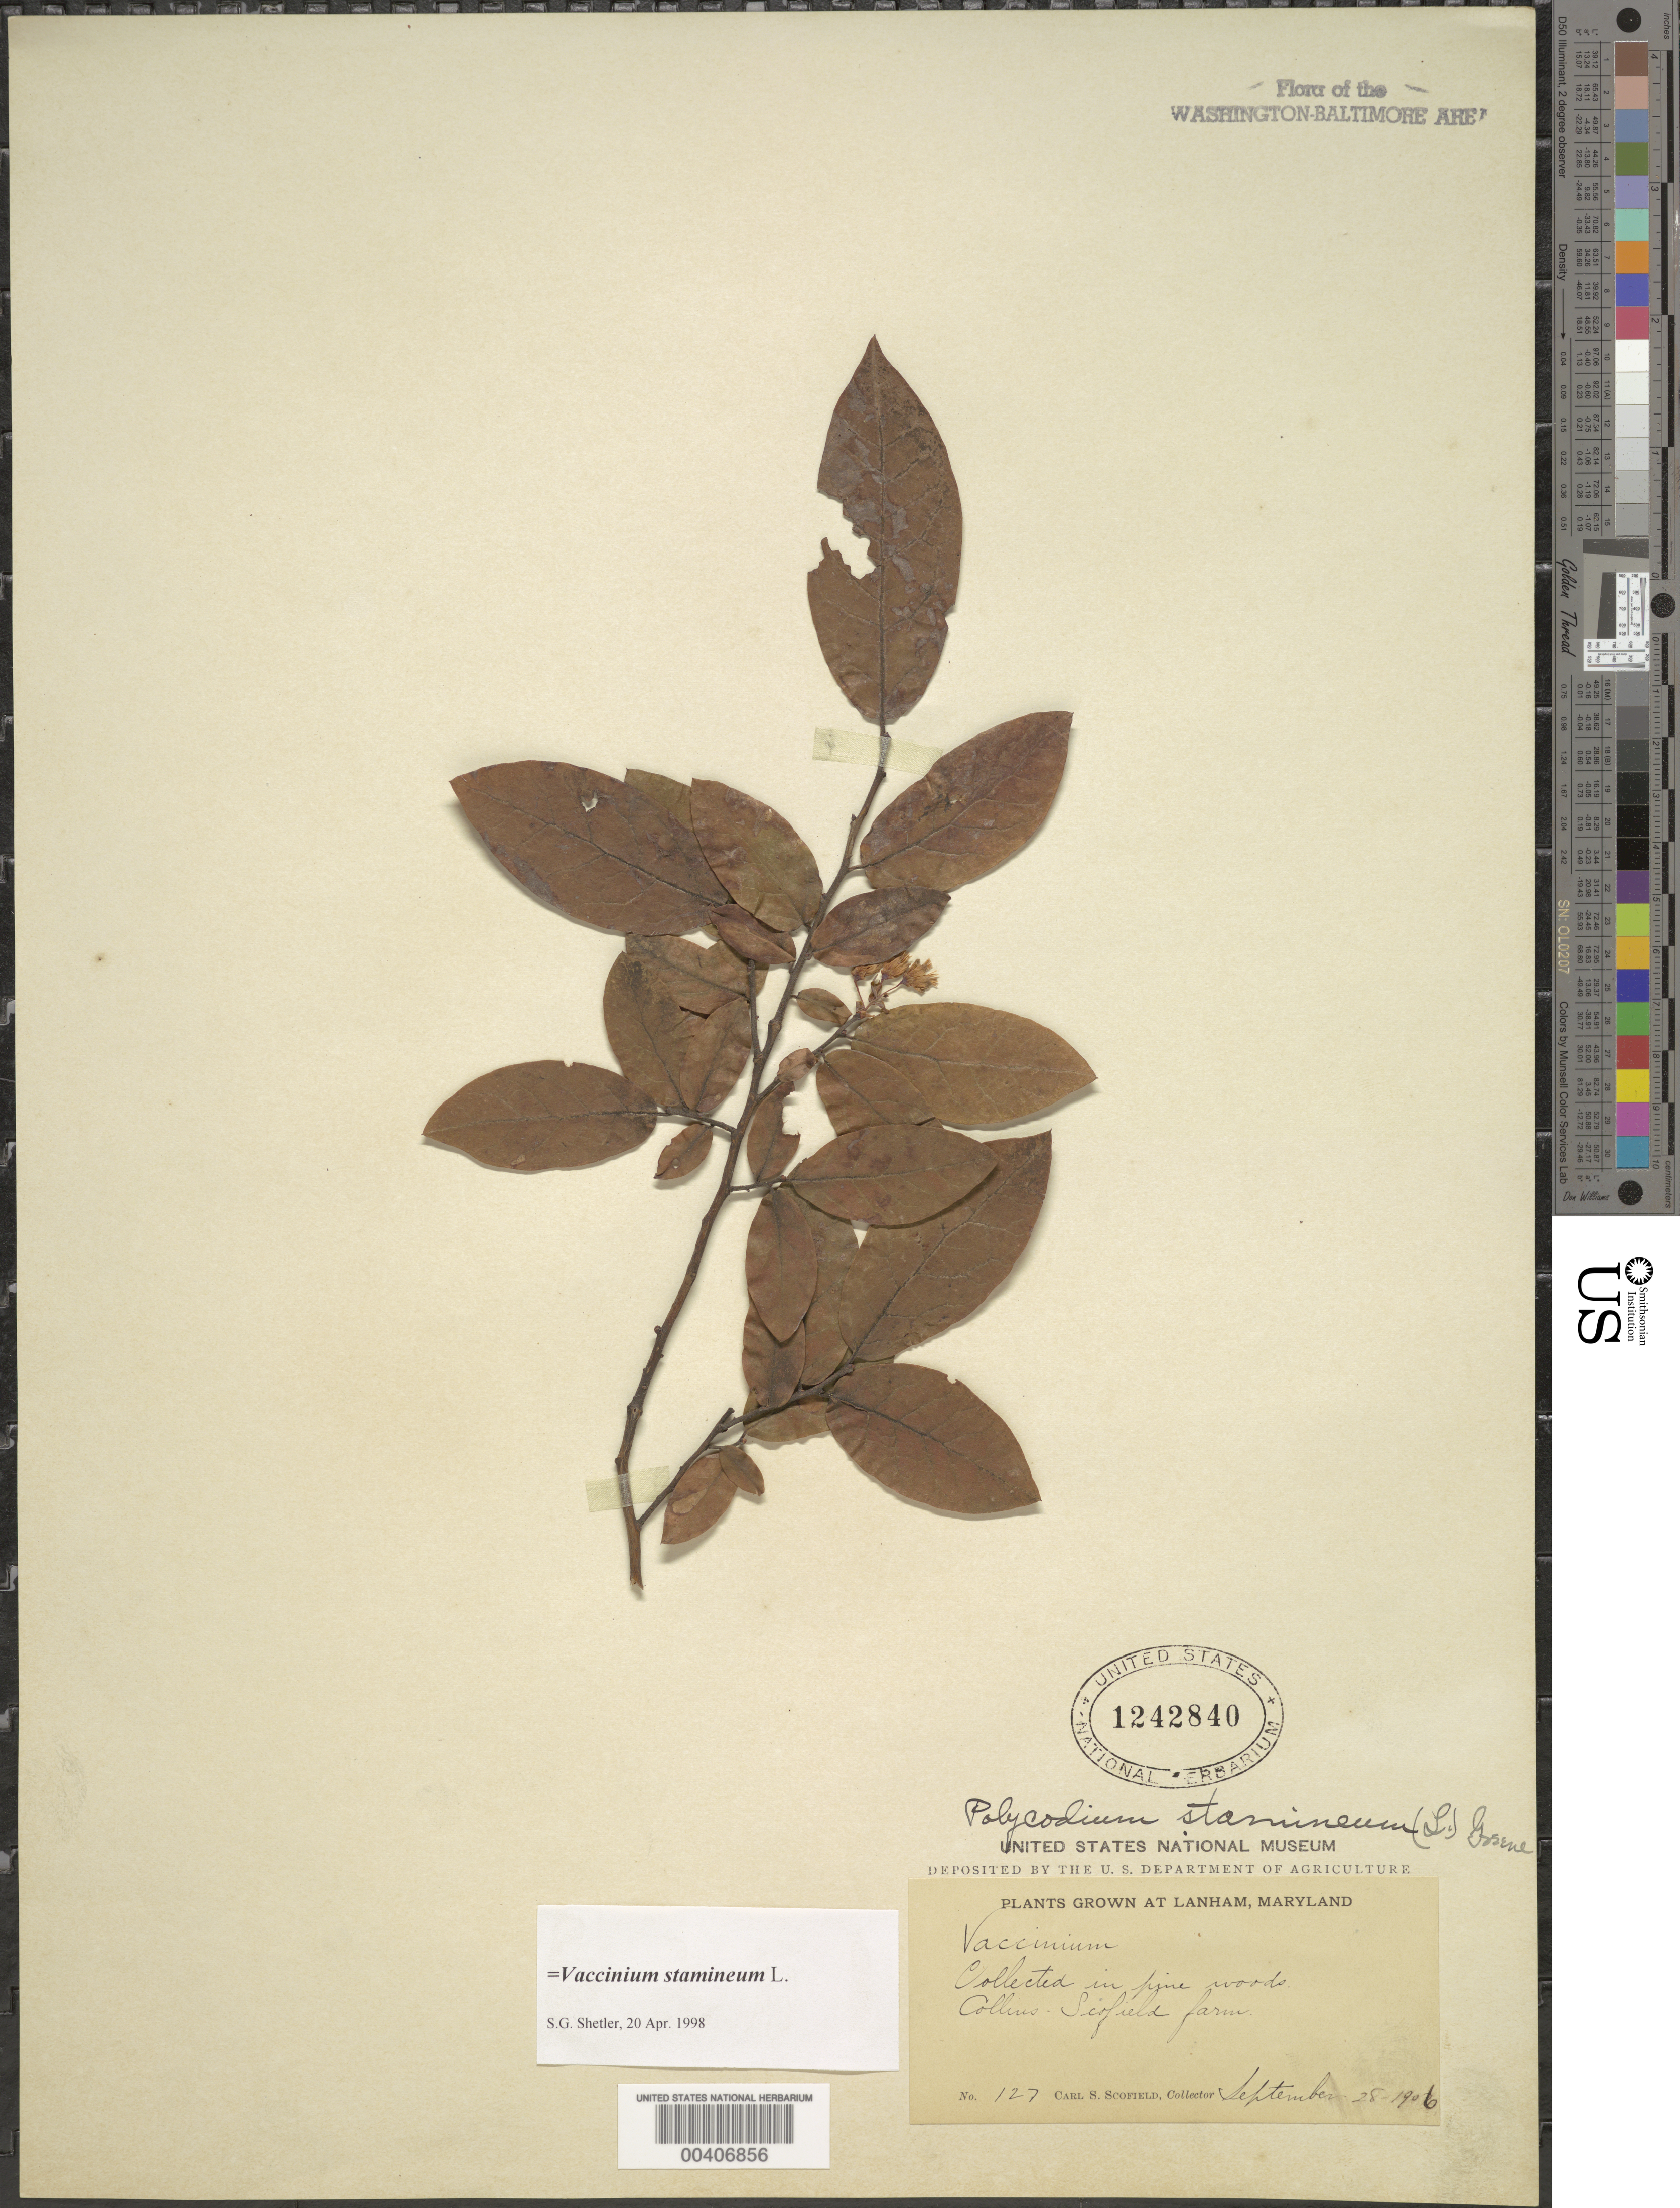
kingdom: Plantae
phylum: Tracheophyta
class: Magnoliopsida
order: Ericales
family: Ericaceae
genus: Vaccinium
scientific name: Vaccinium stamineum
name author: L.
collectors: C. Scofield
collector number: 127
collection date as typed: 28 Sep 1906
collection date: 1906-09-28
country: United States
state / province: Maryland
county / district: Prince George's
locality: Lanham, Collins-Scofield Farm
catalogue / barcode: US 1242840